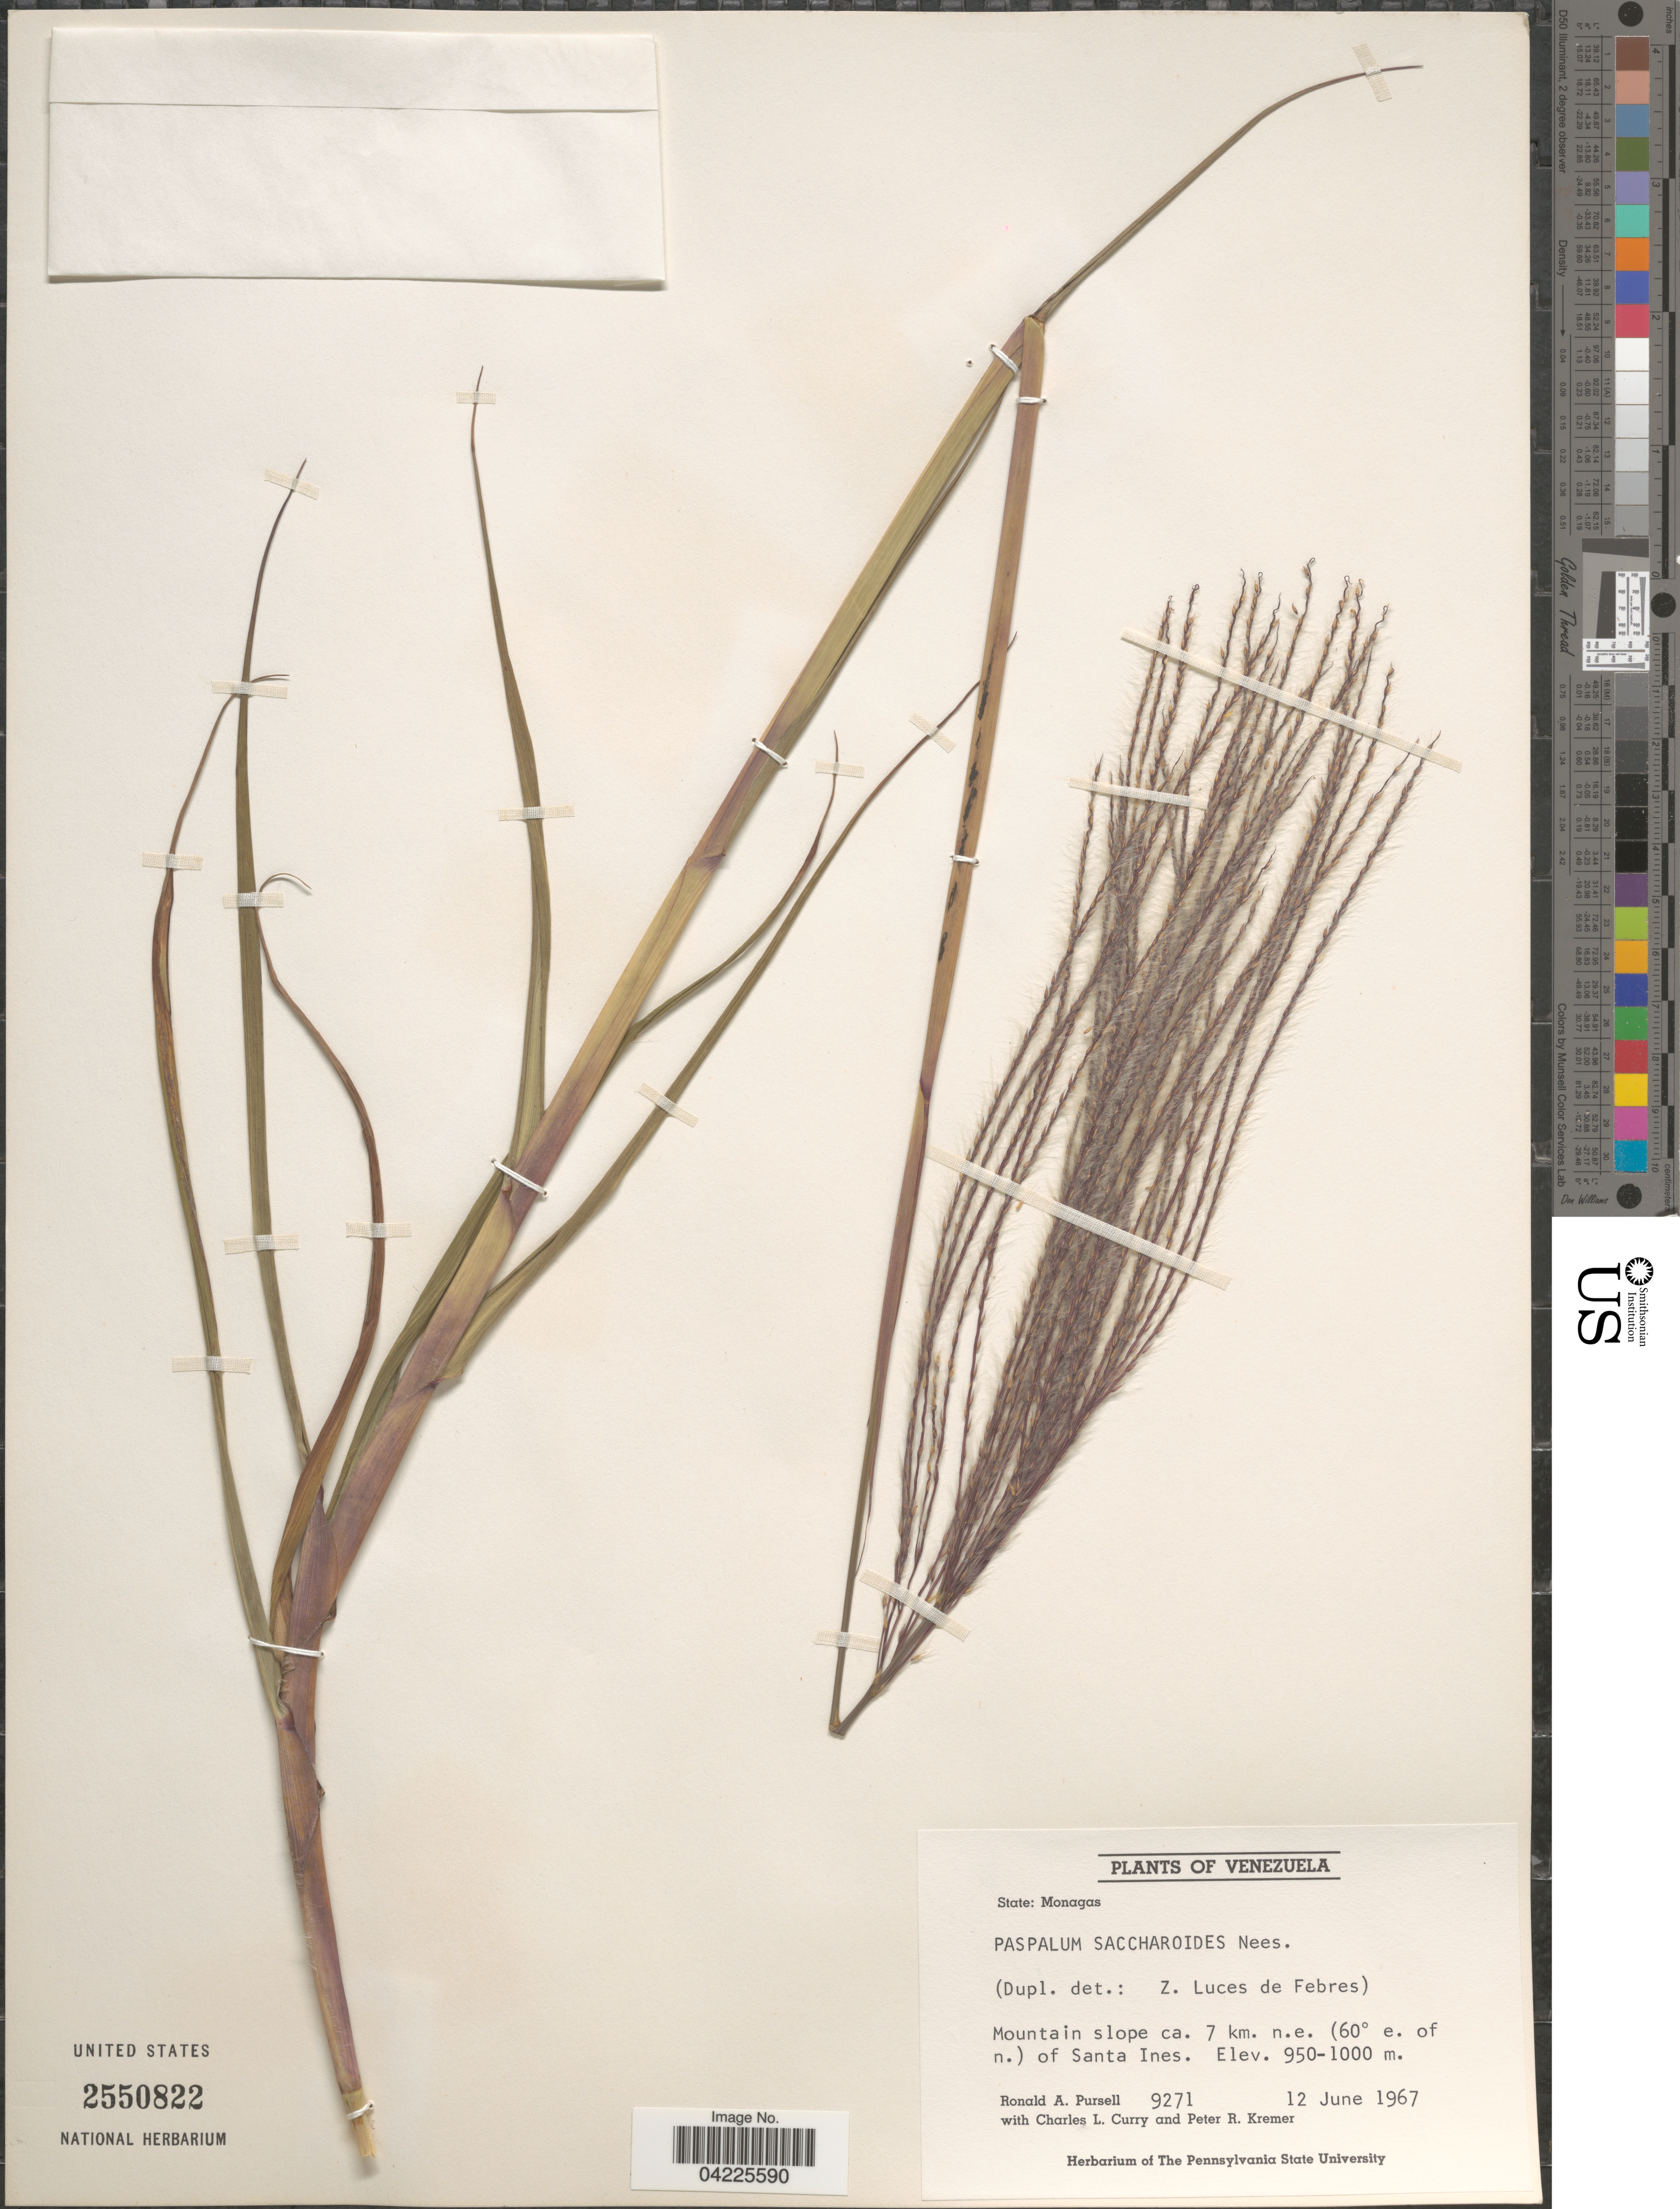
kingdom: Plantae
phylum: Tracheophyta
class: Liliopsida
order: Poales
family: Poaceae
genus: Paspalum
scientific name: Paspalum saccharoides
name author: Nees ex Trin.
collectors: R. A. Pursell, C. L. Curry & P. Kremer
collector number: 9271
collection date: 1967-06-12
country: Venezuela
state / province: Monagas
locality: Mountain slope ca. 7 km. n.e. (60° e. of n.) of Santa Ines.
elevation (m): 950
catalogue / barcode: US 2550822